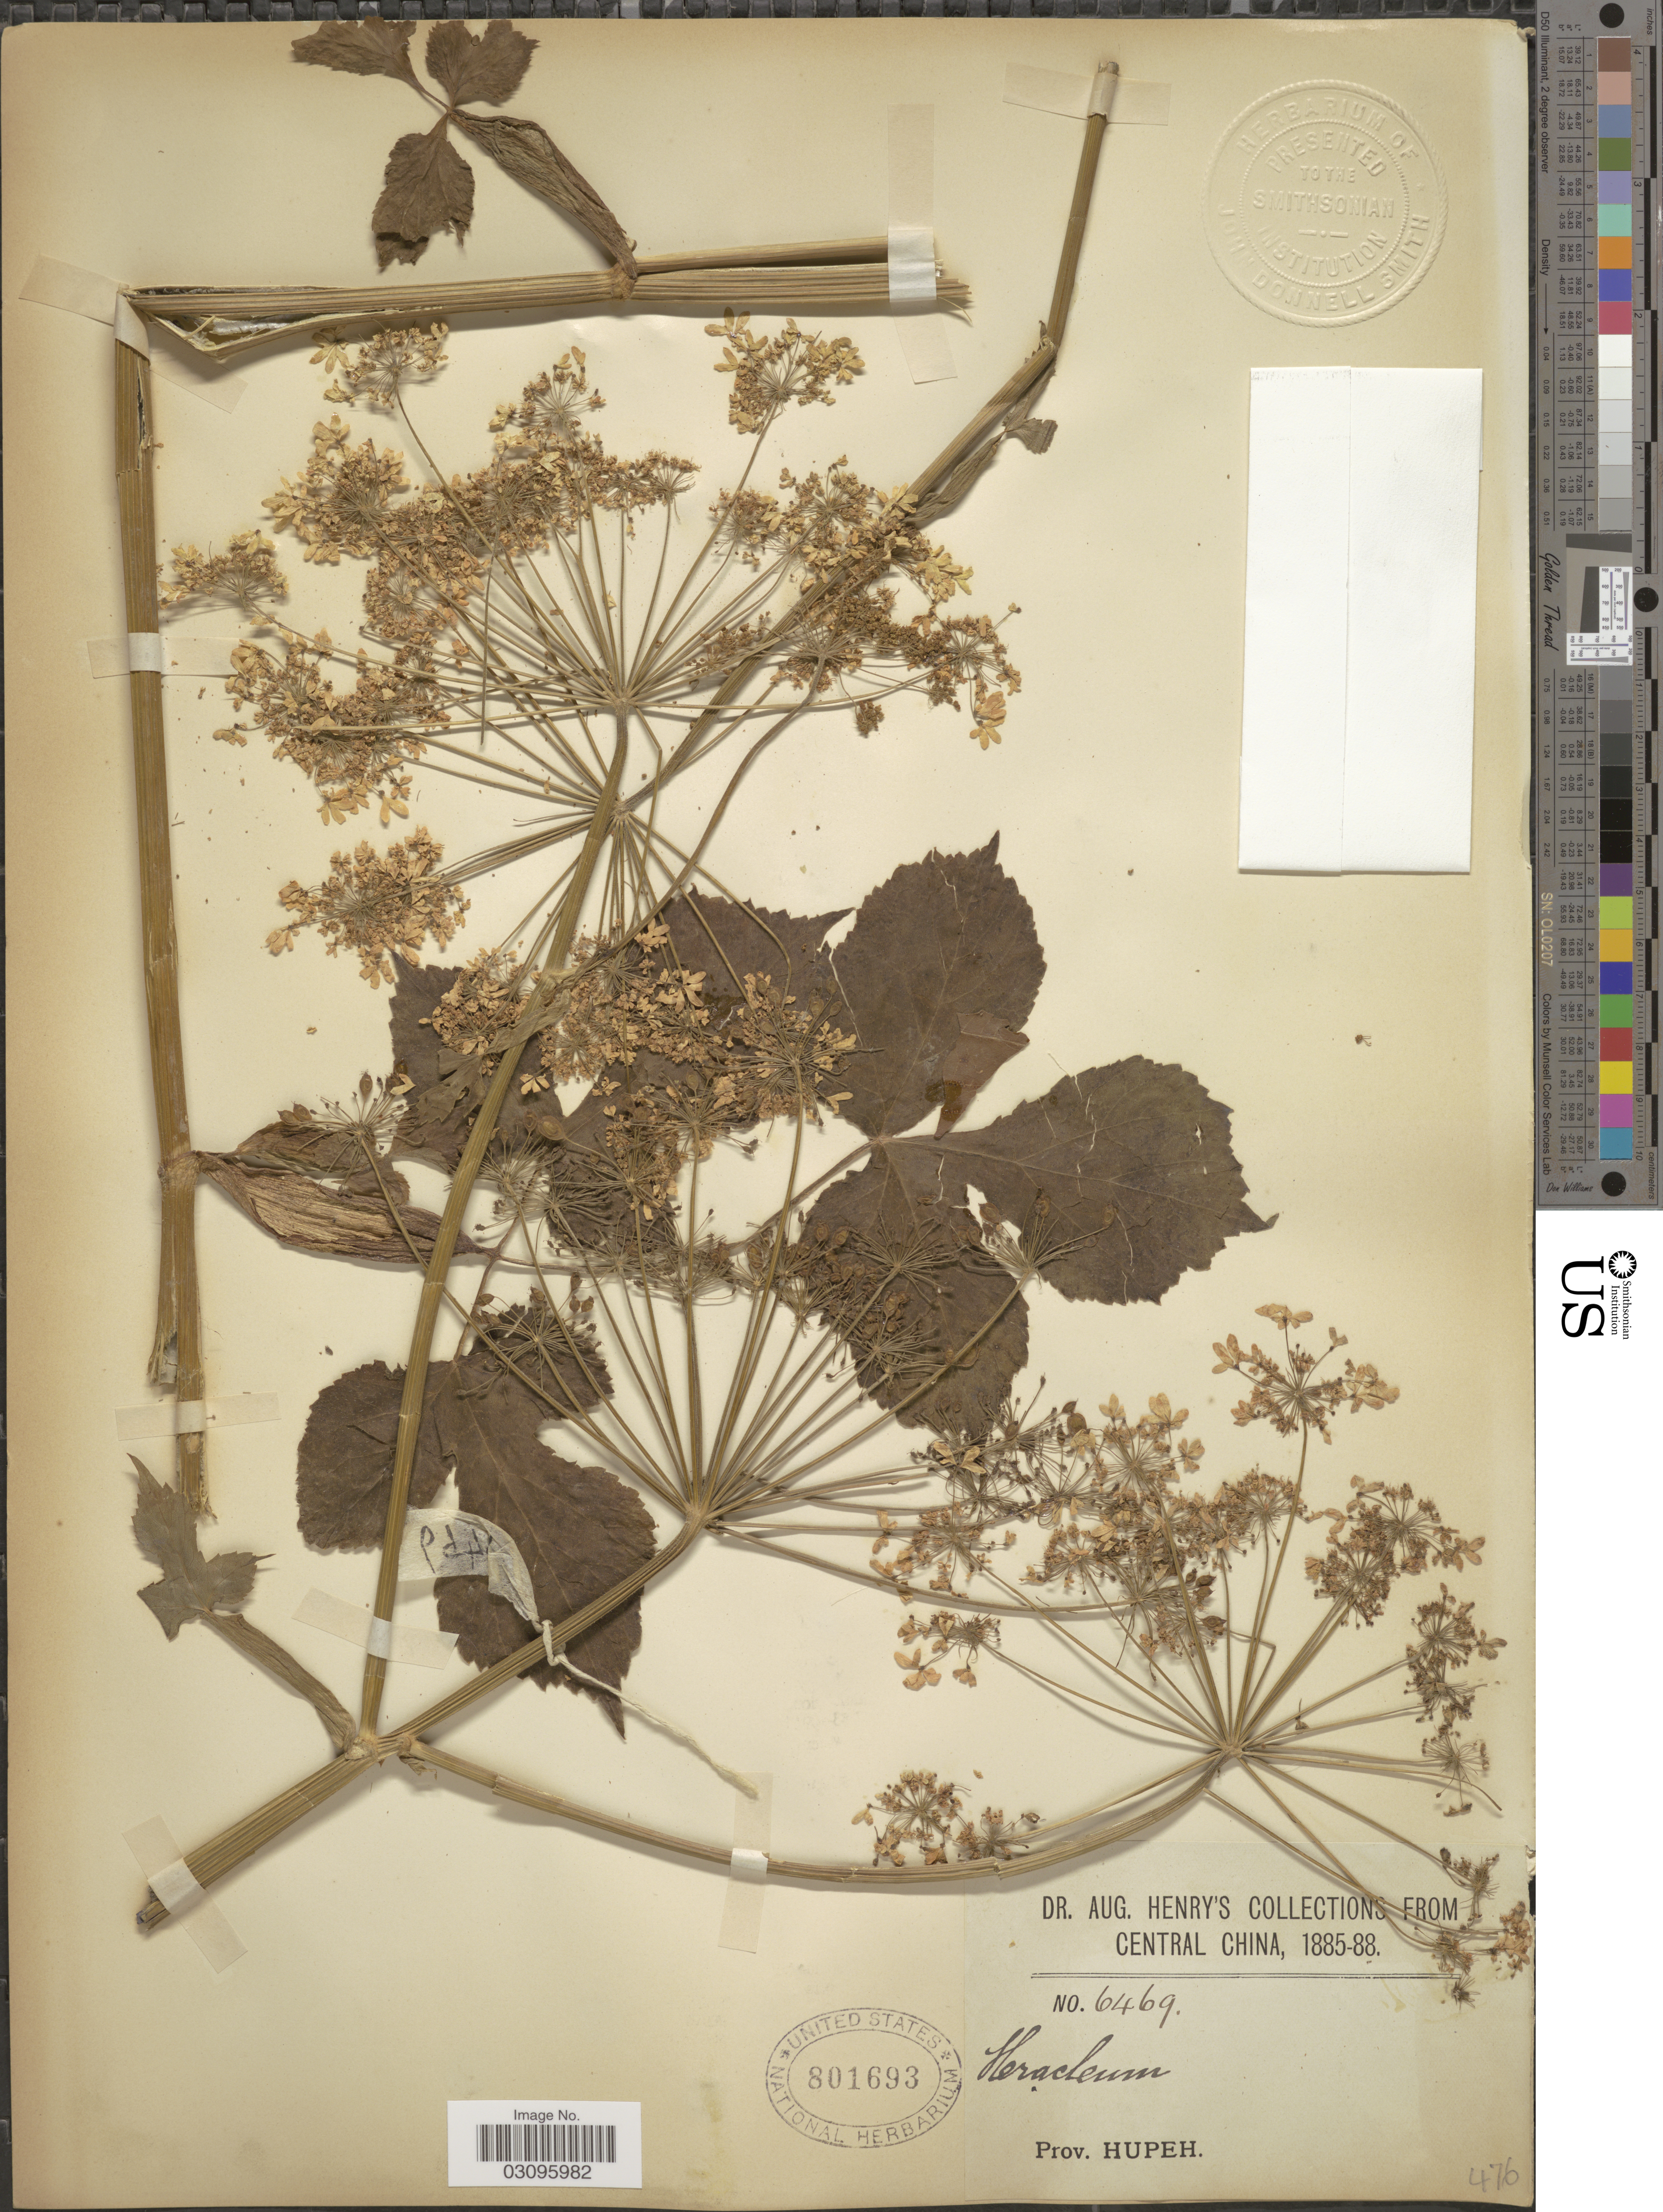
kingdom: Plantae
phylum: Tracheophyta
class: Magnoliopsida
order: Apiales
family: Apiaceae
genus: Heracleum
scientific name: Heracleum sp.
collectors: A. Henry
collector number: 6469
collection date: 1885/1888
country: China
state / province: Hubei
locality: Central China. Prov. Hupeh.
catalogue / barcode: US 801693